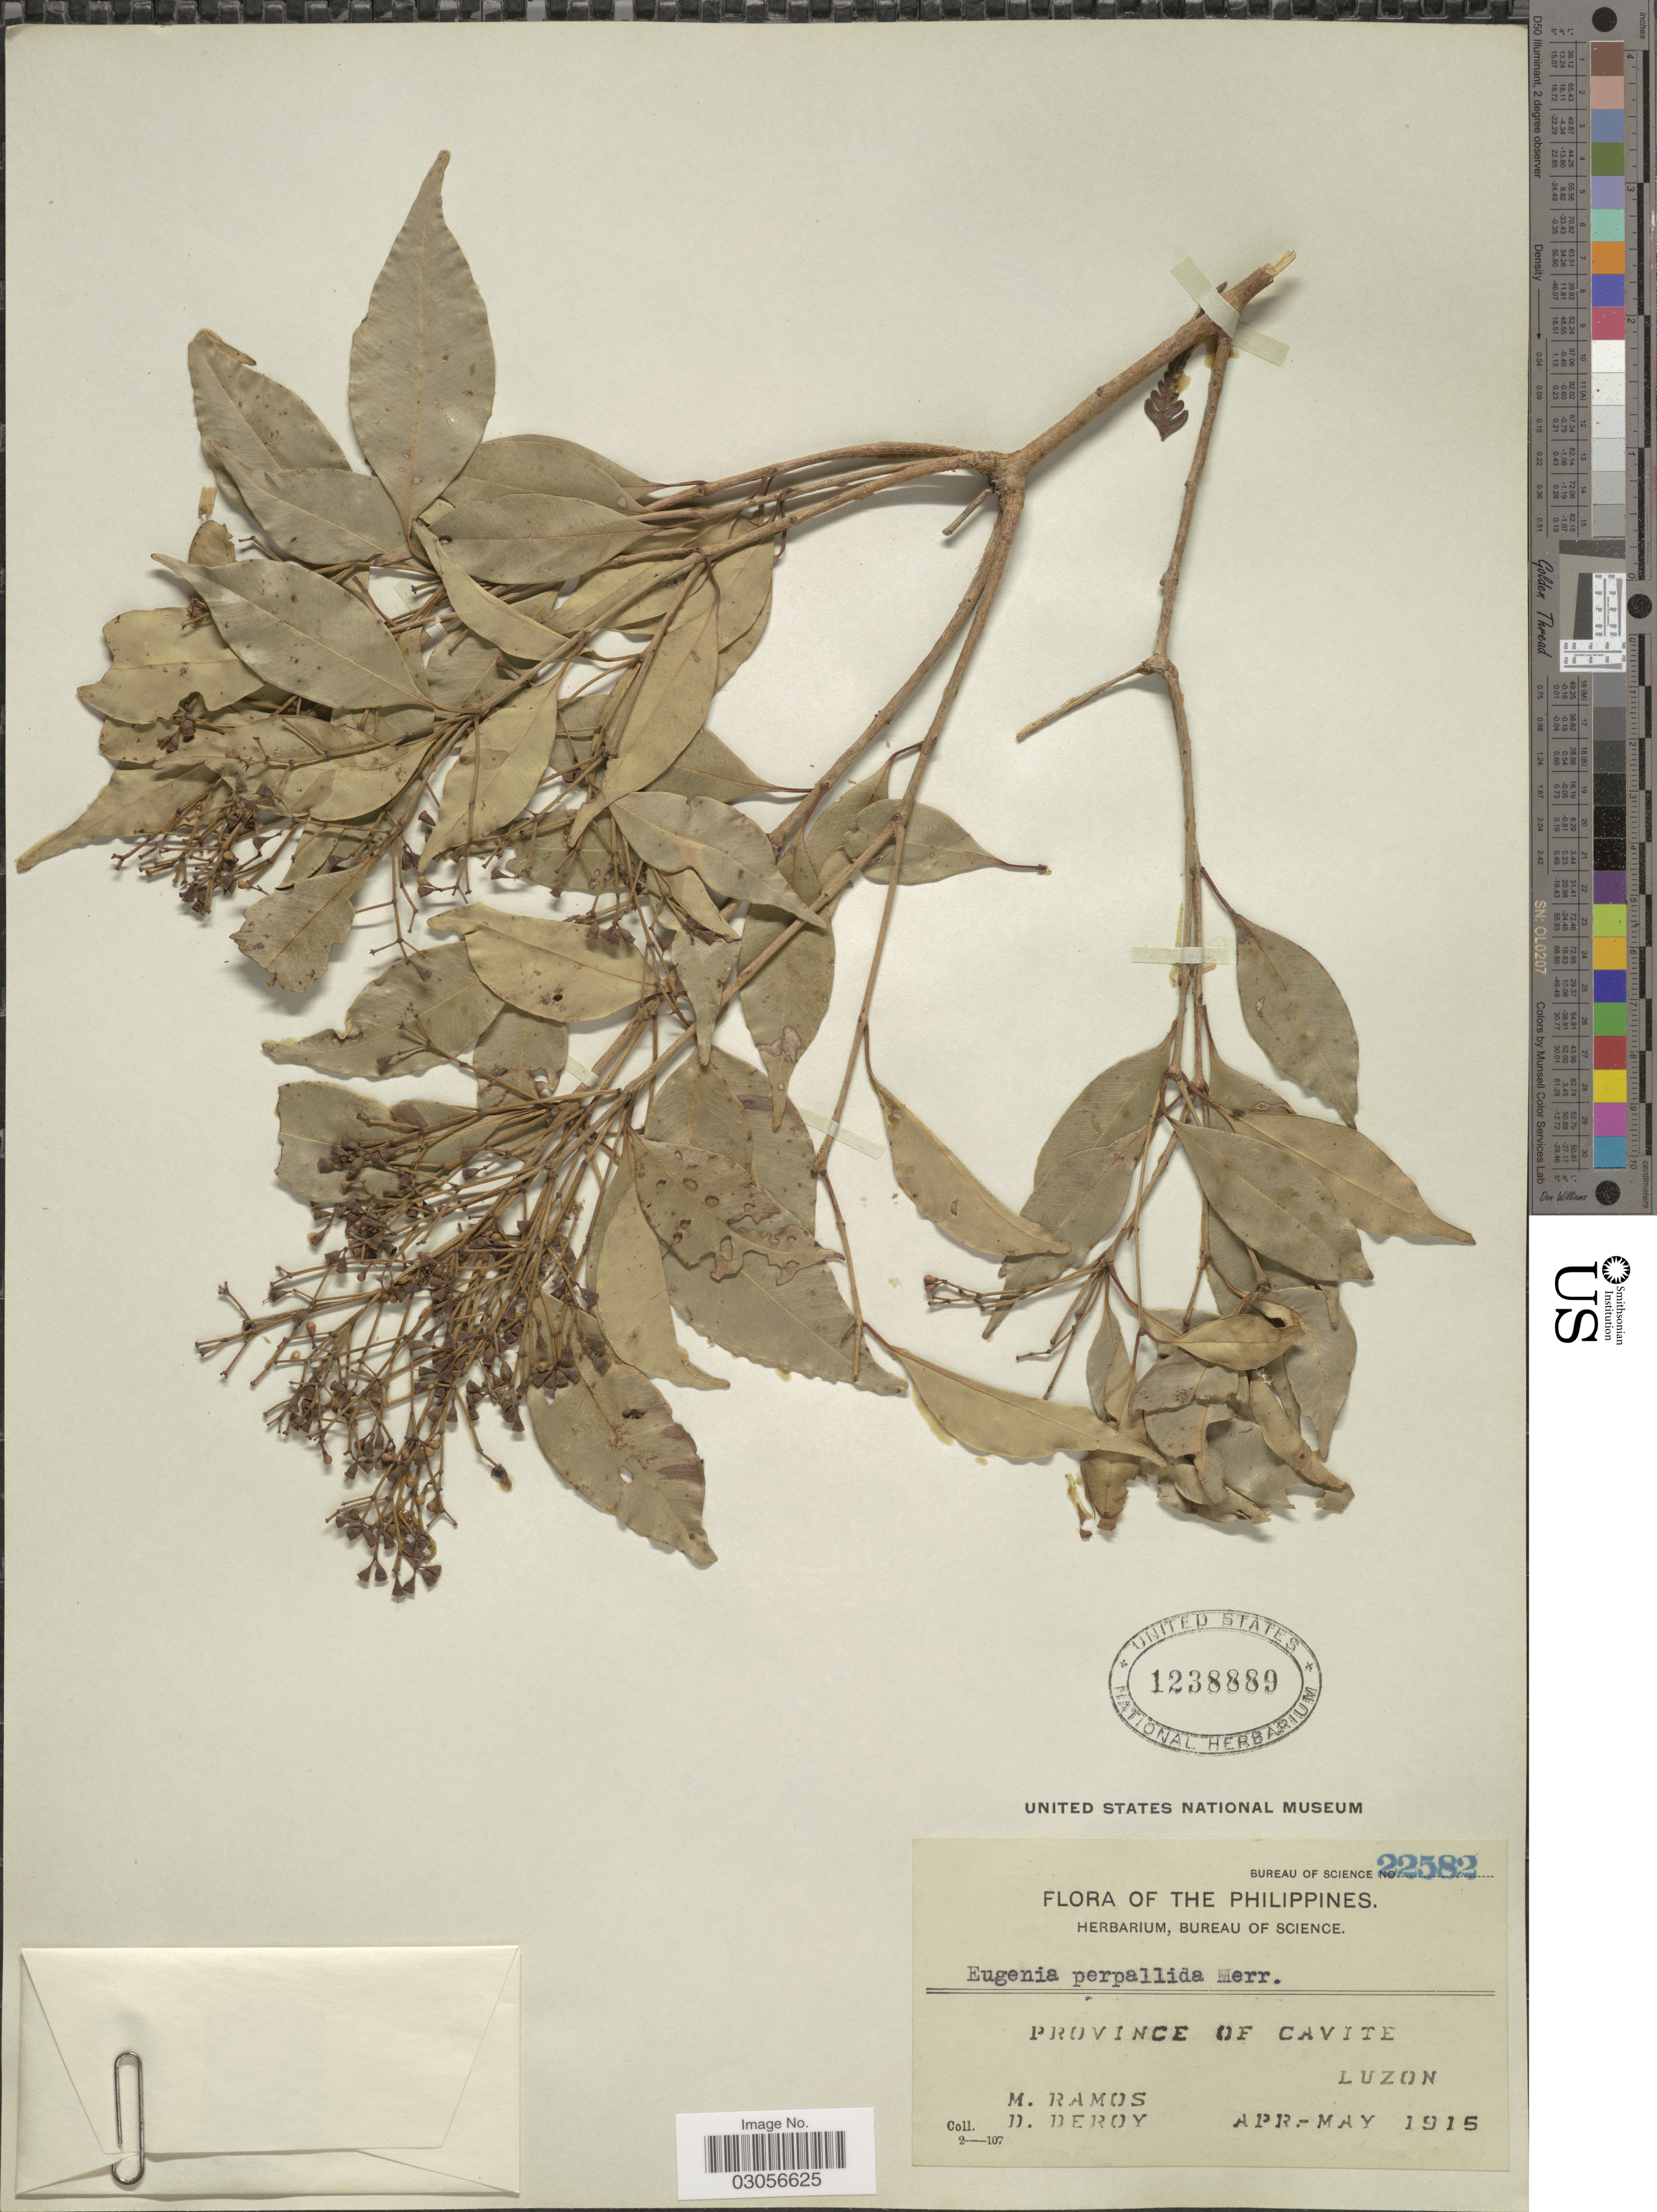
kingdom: Plantae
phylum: Tracheophyta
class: Magnoliopsida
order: Myrtales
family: Myrtaceae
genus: Syzygium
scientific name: Syzygium pallidum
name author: Merr.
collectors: M. Ramos & D. Deroy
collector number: Bureau of Science 22582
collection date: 1915-04/1915-05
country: Philippines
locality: Province of Cavite. Luzon.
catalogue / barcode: US 1238889